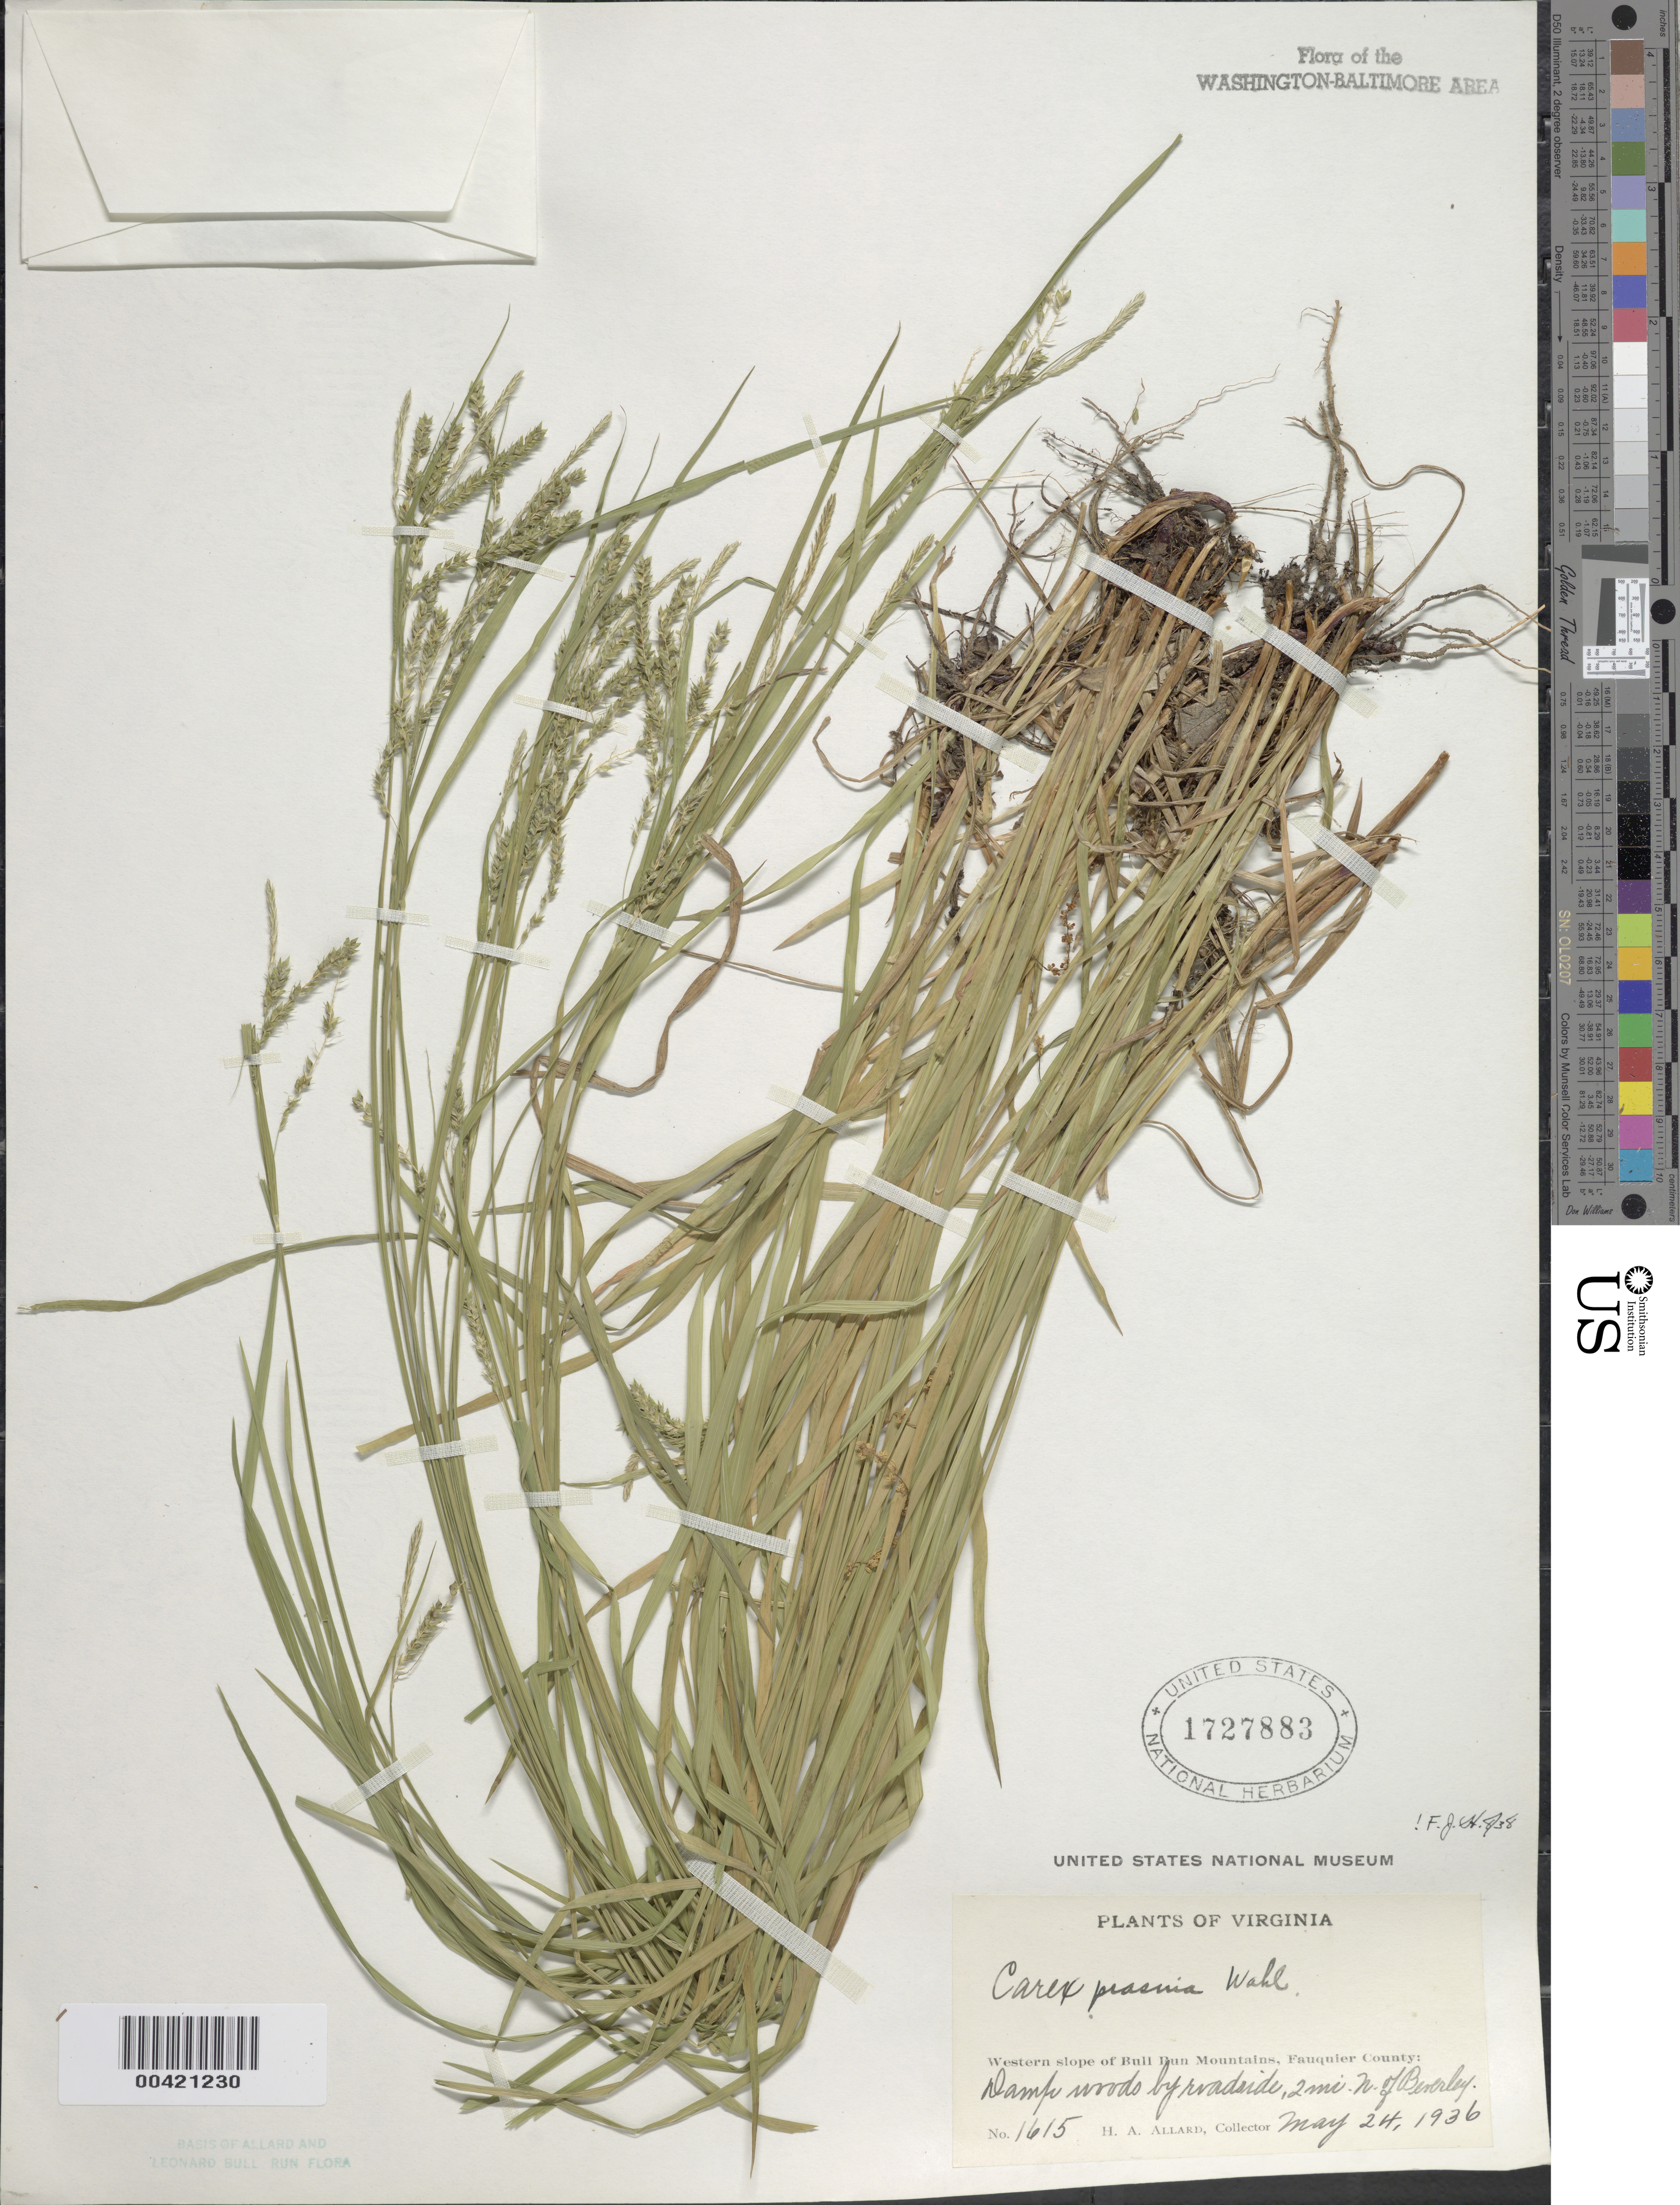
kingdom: Plantae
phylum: Tracheophyta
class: Liliopsida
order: Poales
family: Cyperaceae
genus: Carex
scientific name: Carex prasina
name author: Wahlenb.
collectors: H. A. Allard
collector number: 1615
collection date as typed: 24 May 1936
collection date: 1936-05-24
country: United States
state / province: Virginia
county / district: Fauquier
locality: North of Beverley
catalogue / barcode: US 1727883